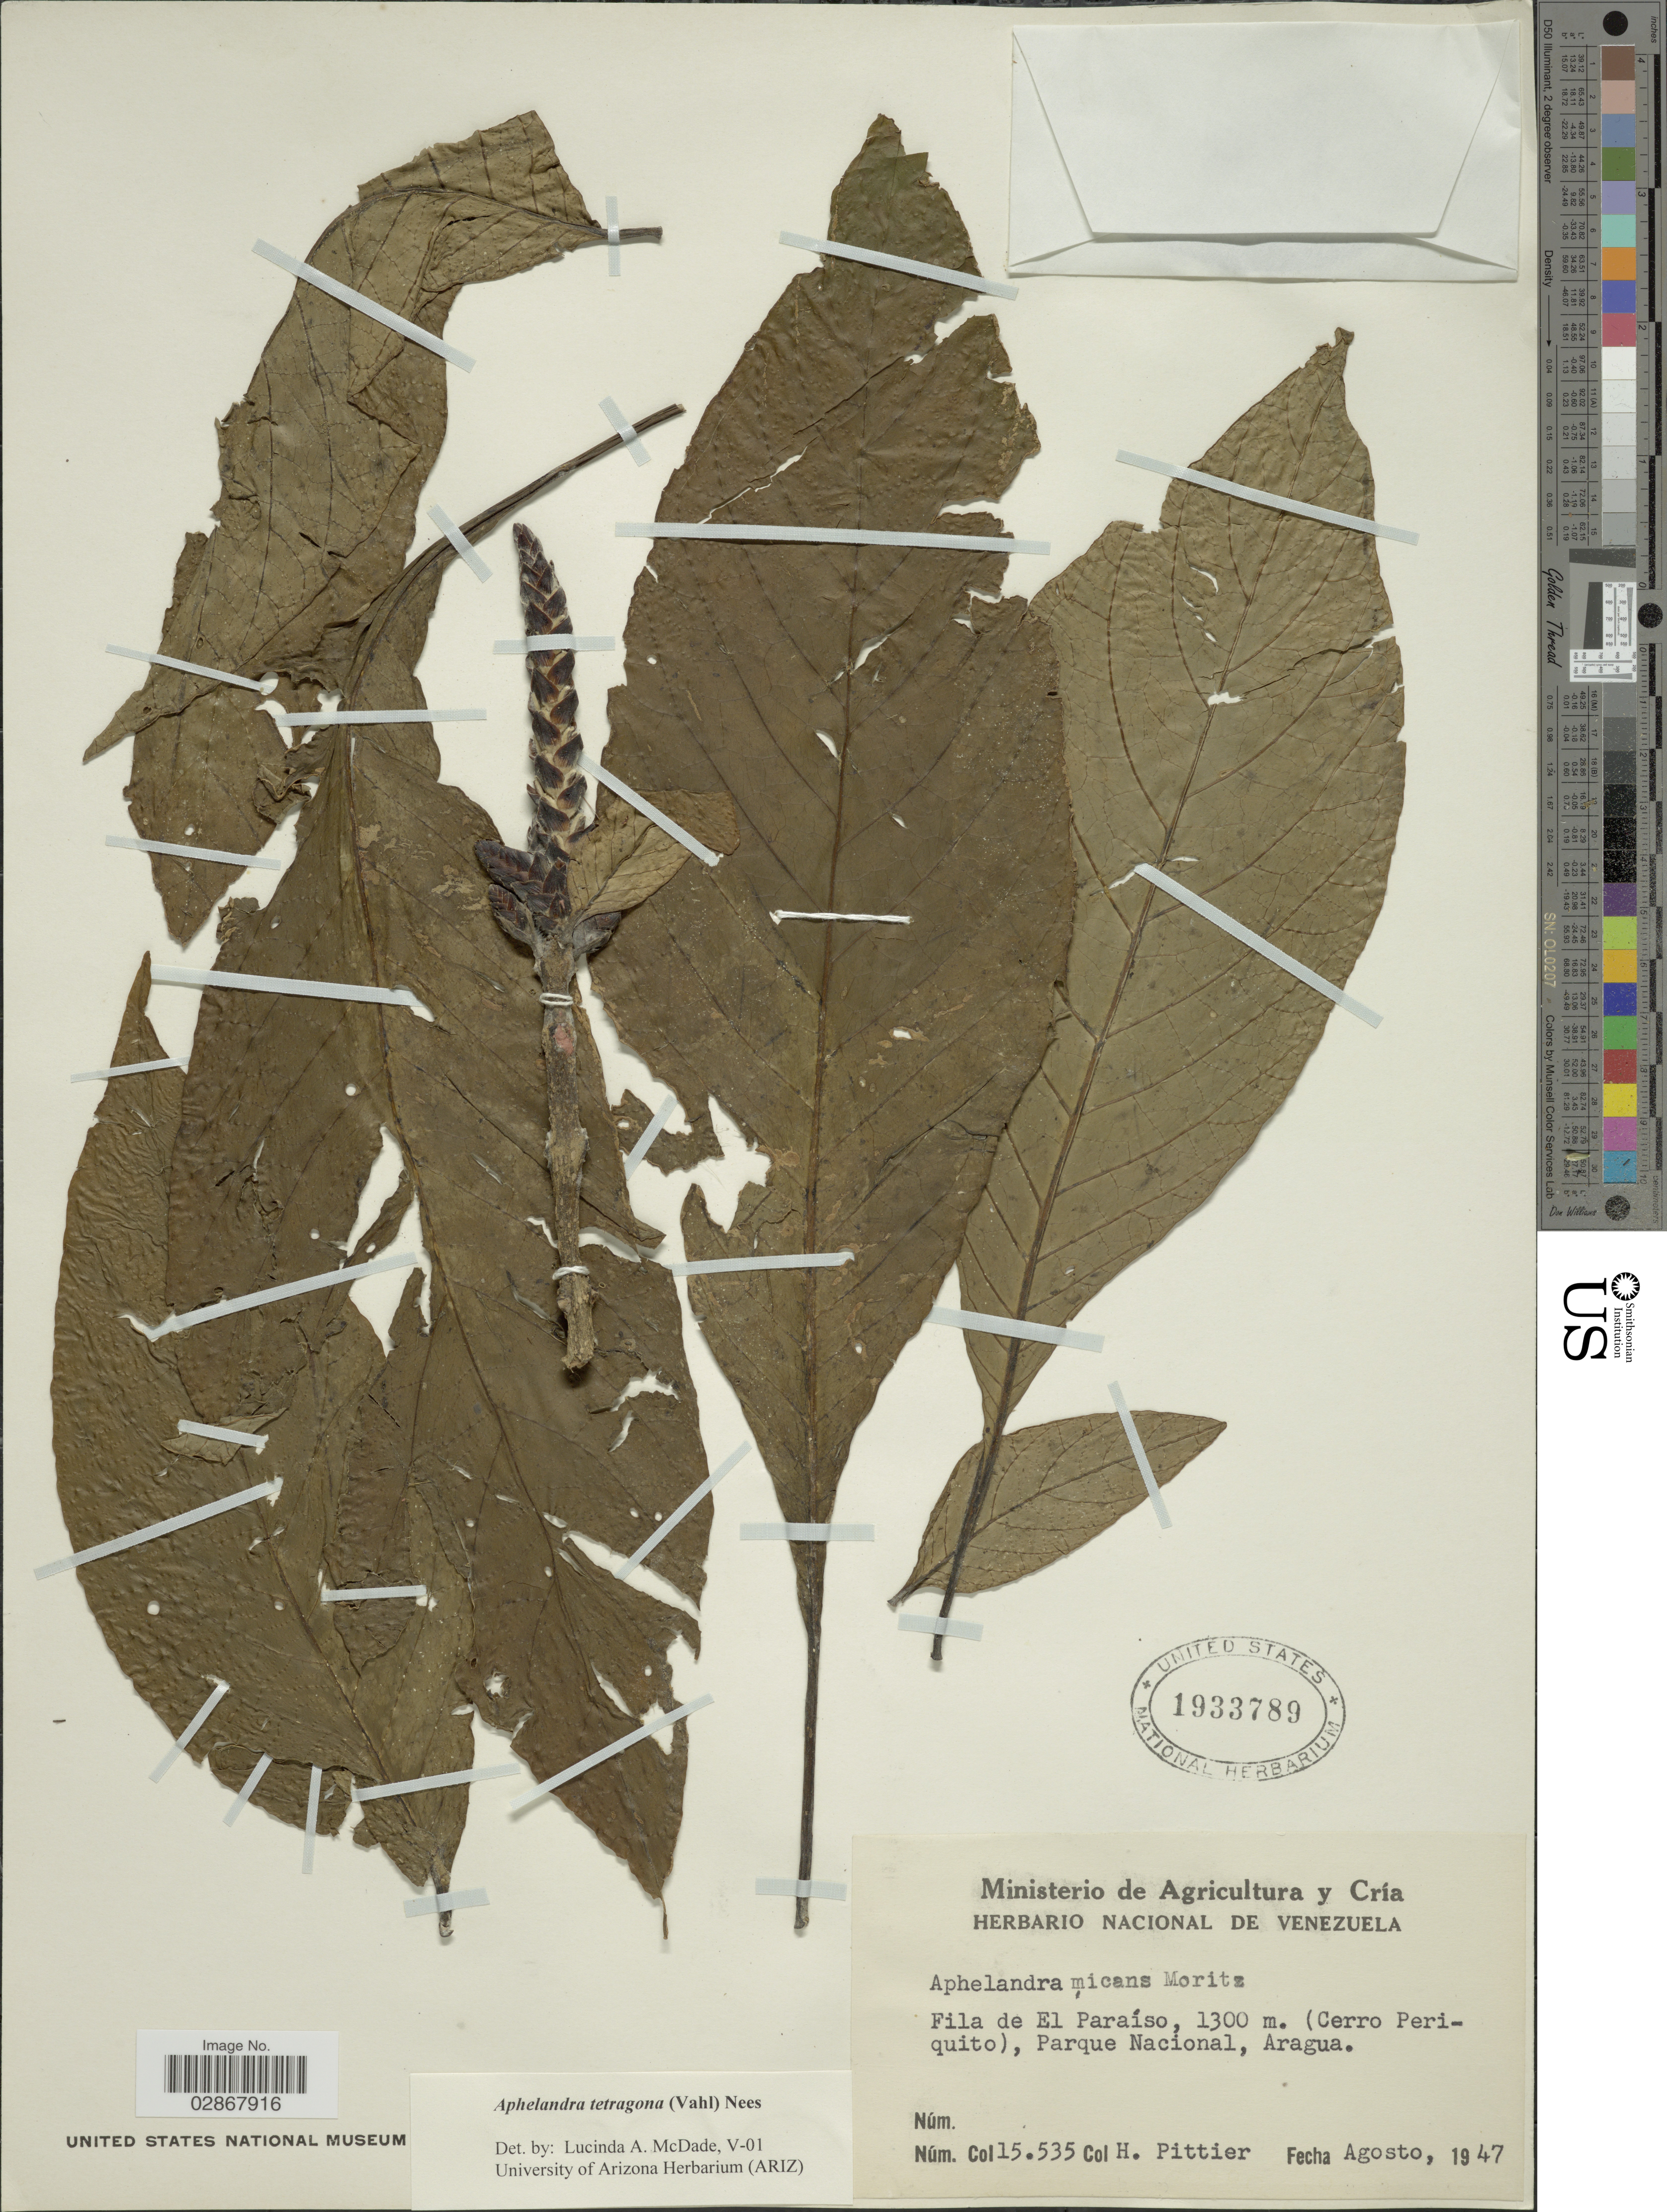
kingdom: Plantae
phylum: Tracheophyta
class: Magnoliopsida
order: Lamiales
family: Acanthaceae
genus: Aphelandra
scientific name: Aphelandra tetragona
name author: (Vahl) Nees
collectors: H. F. Pittier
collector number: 15535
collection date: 1947-08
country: Venezuela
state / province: Aragua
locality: Fila de El Paraíso (Cerro Periquito), Parque Nacional.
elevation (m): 1300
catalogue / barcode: US 1933789